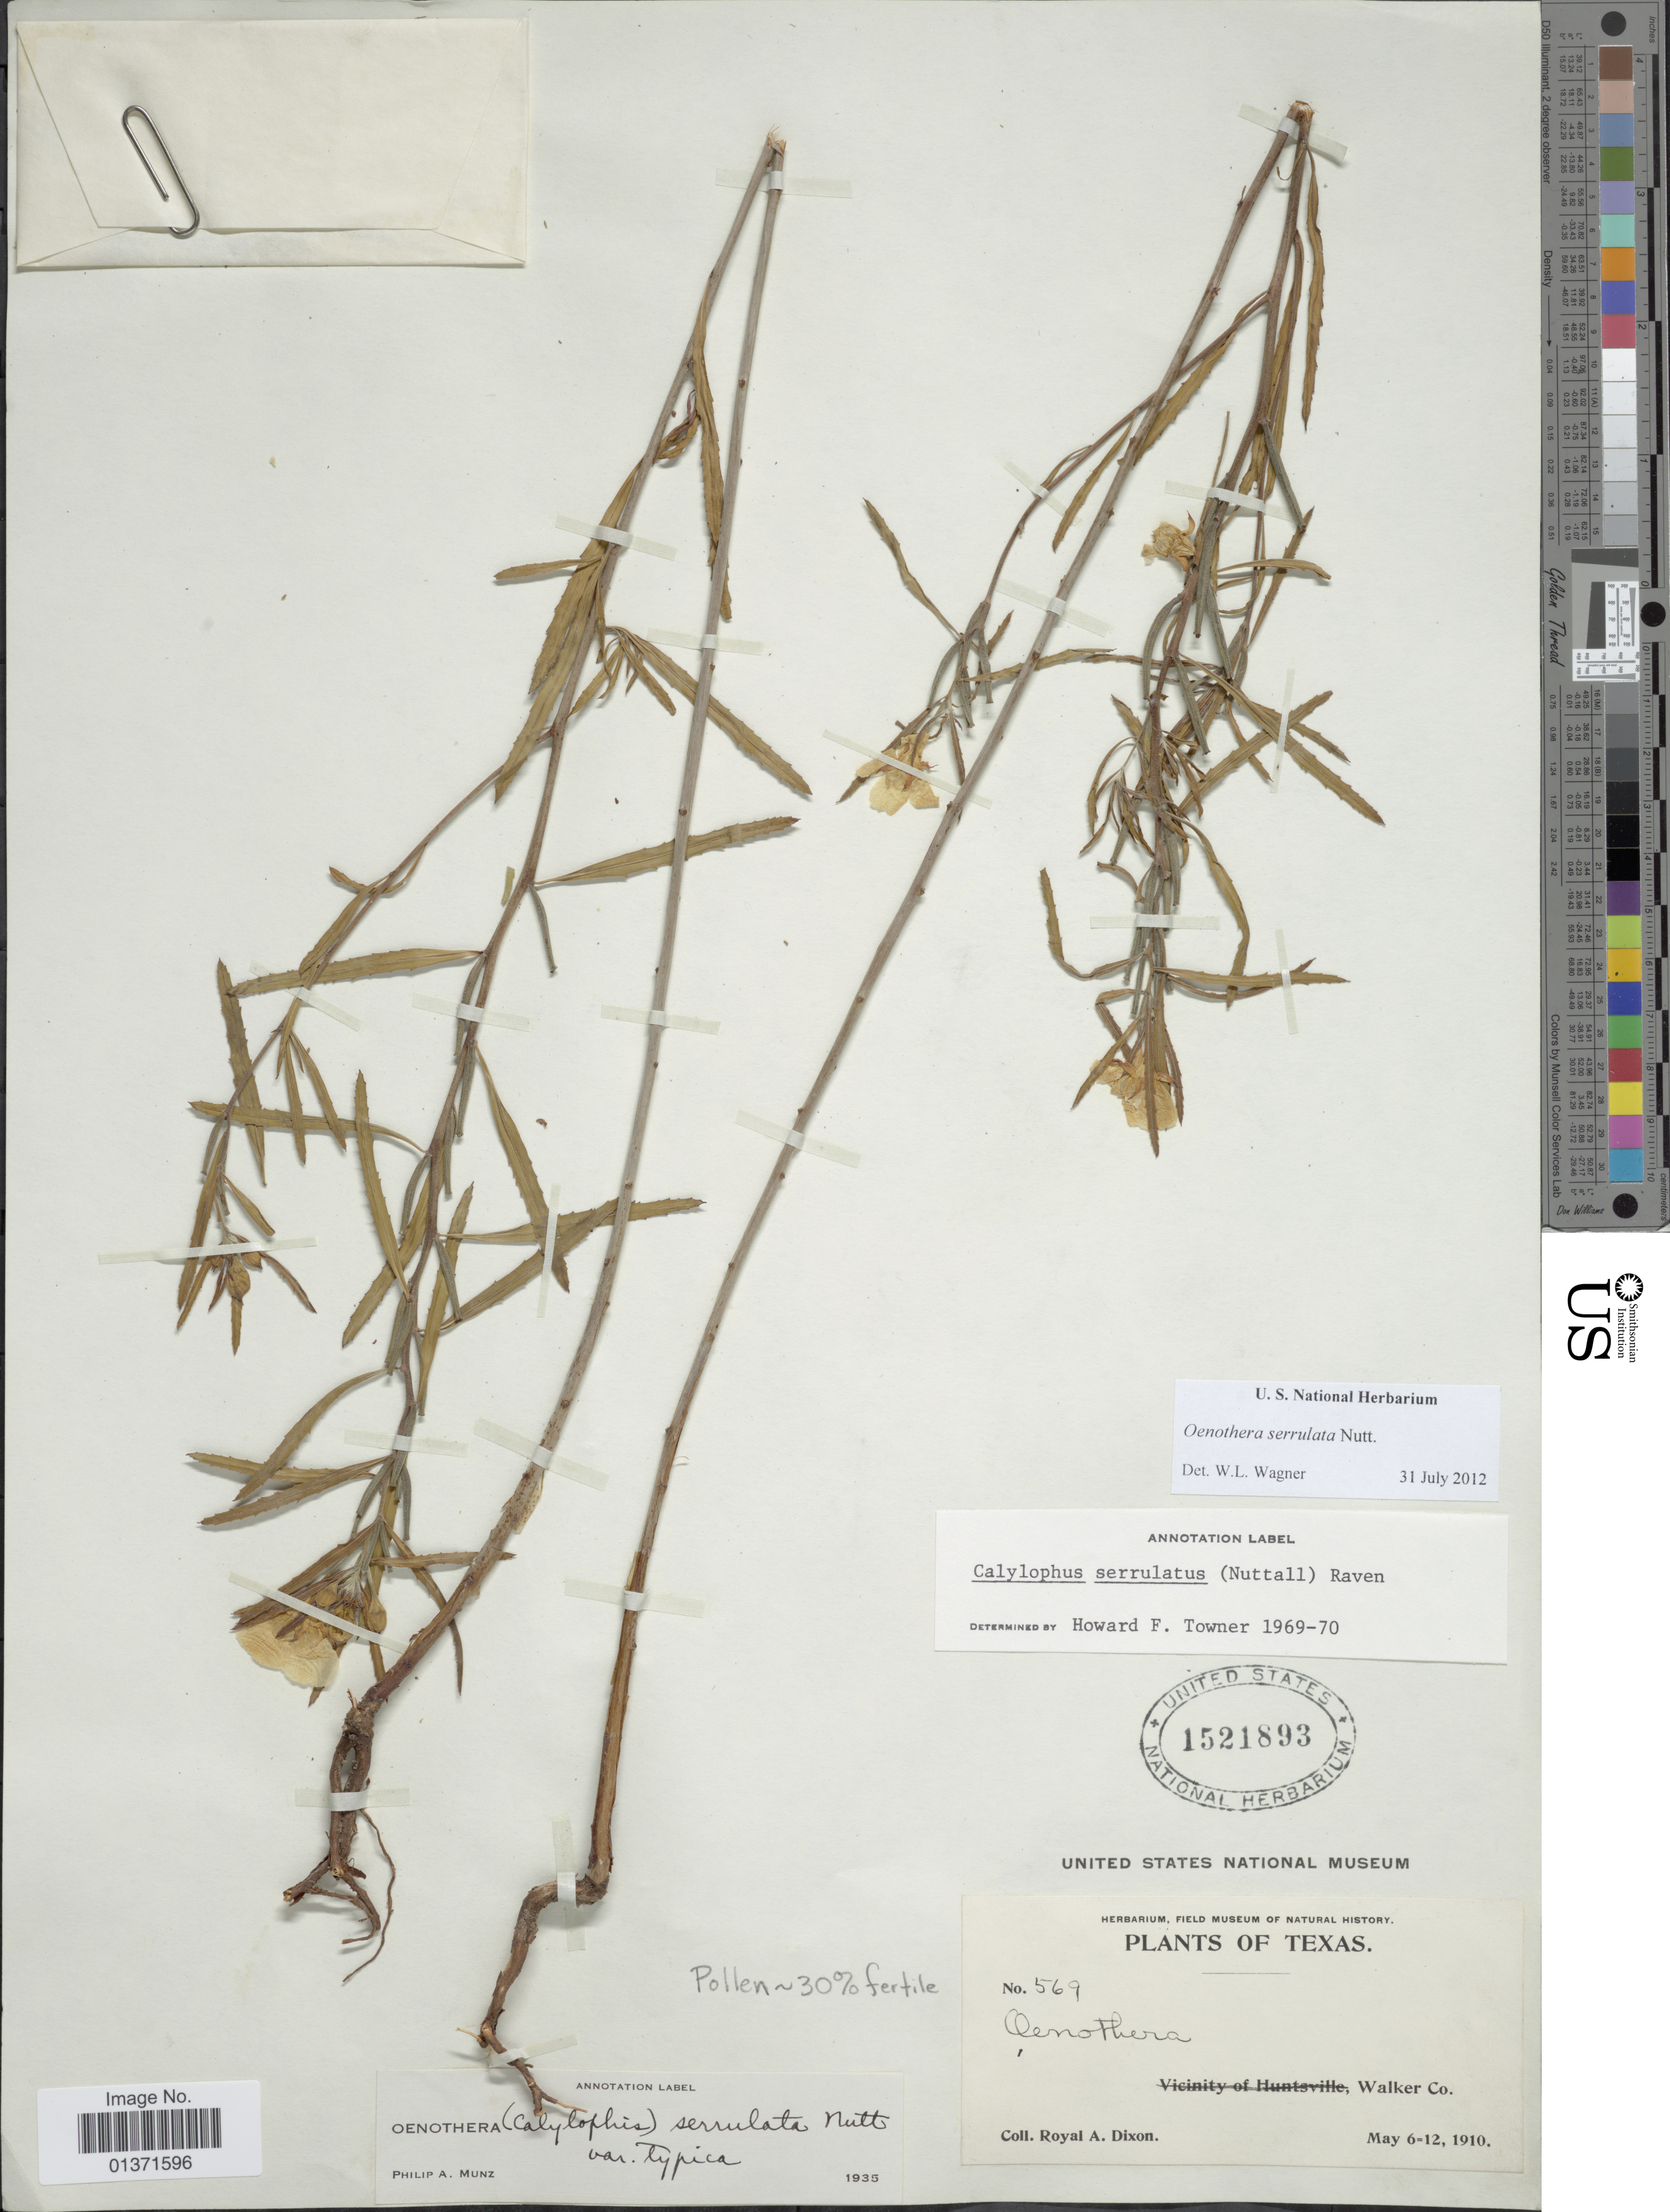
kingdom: Plantae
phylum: Tracheophyta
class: Magnoliopsida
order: Myrtales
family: Onagraceae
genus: Oenothera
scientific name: Oenothera serrulata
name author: Nutt.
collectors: R. A. Dixon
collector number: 567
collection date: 1910-05-06/1910-05-12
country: United States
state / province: Texas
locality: Walker Co.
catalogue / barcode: US 1521893